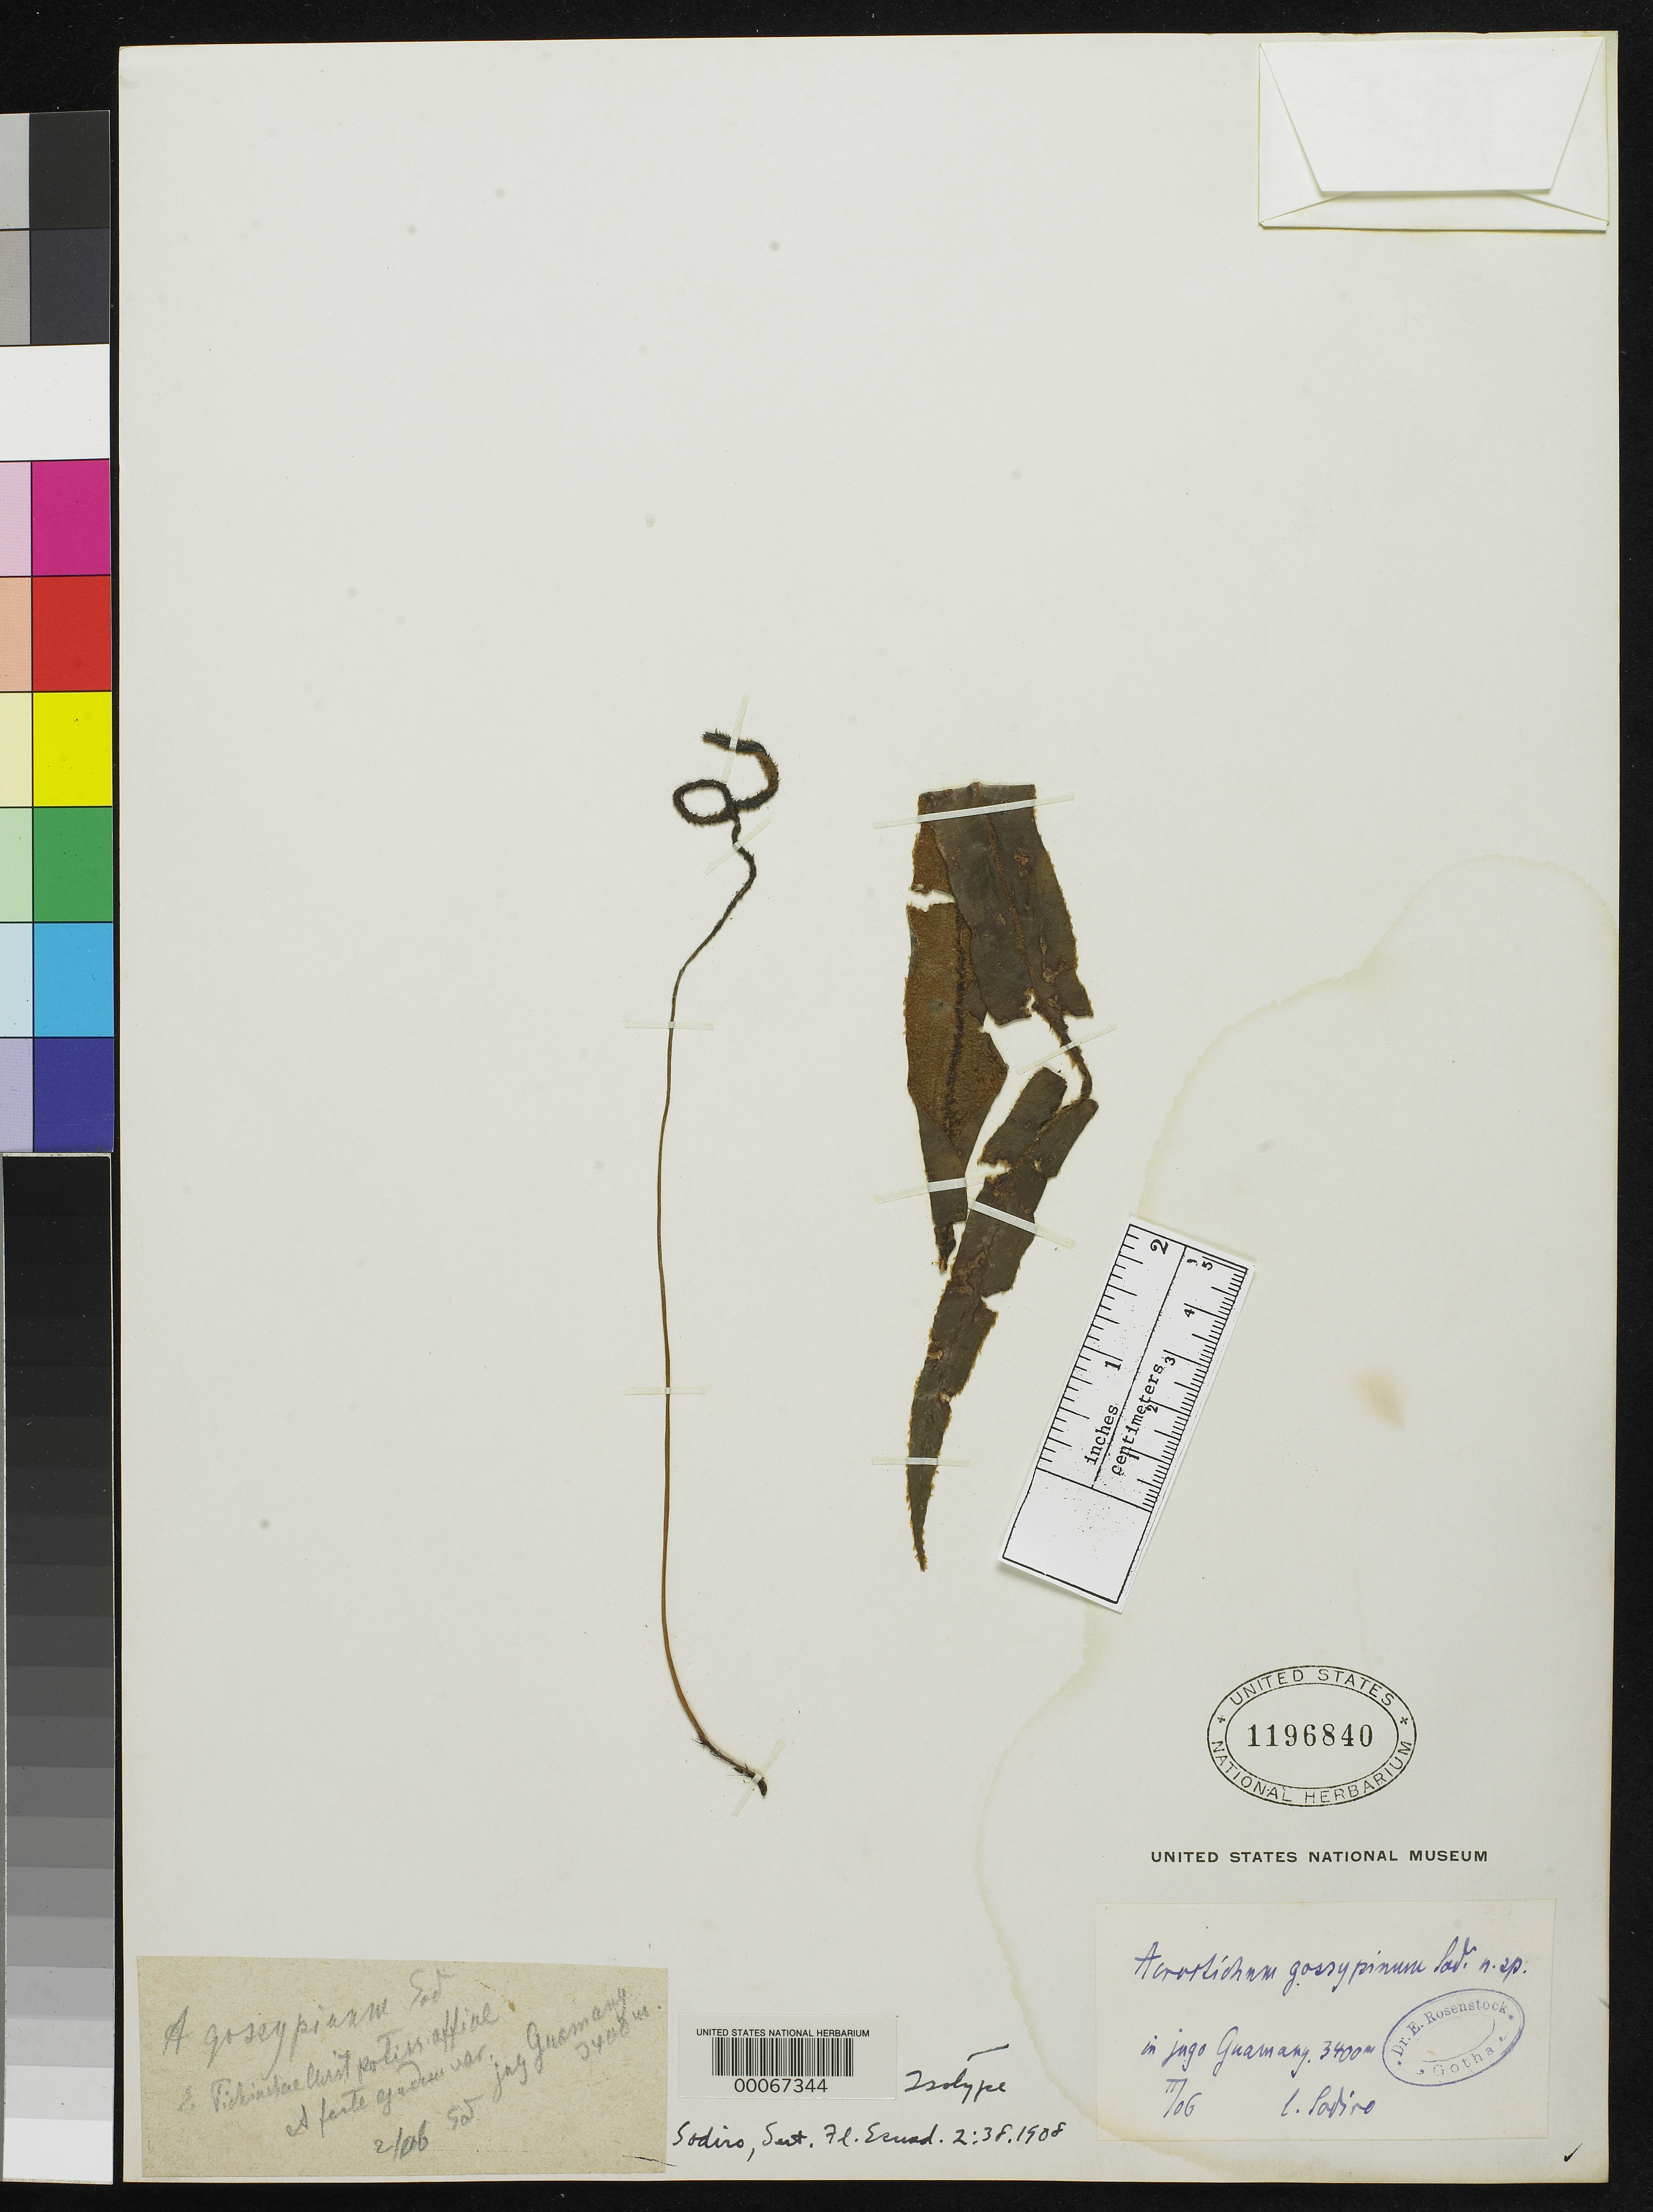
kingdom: Plantae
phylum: Tracheophyta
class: Polypodiopsida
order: Polypodiales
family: Pteridaceae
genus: Acrostichum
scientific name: Acrostichum gossypinum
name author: Sodiro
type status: Type Collection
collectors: L. Sodiro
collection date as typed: Feb 1906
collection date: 1906-02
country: Ecuador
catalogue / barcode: US 1196840